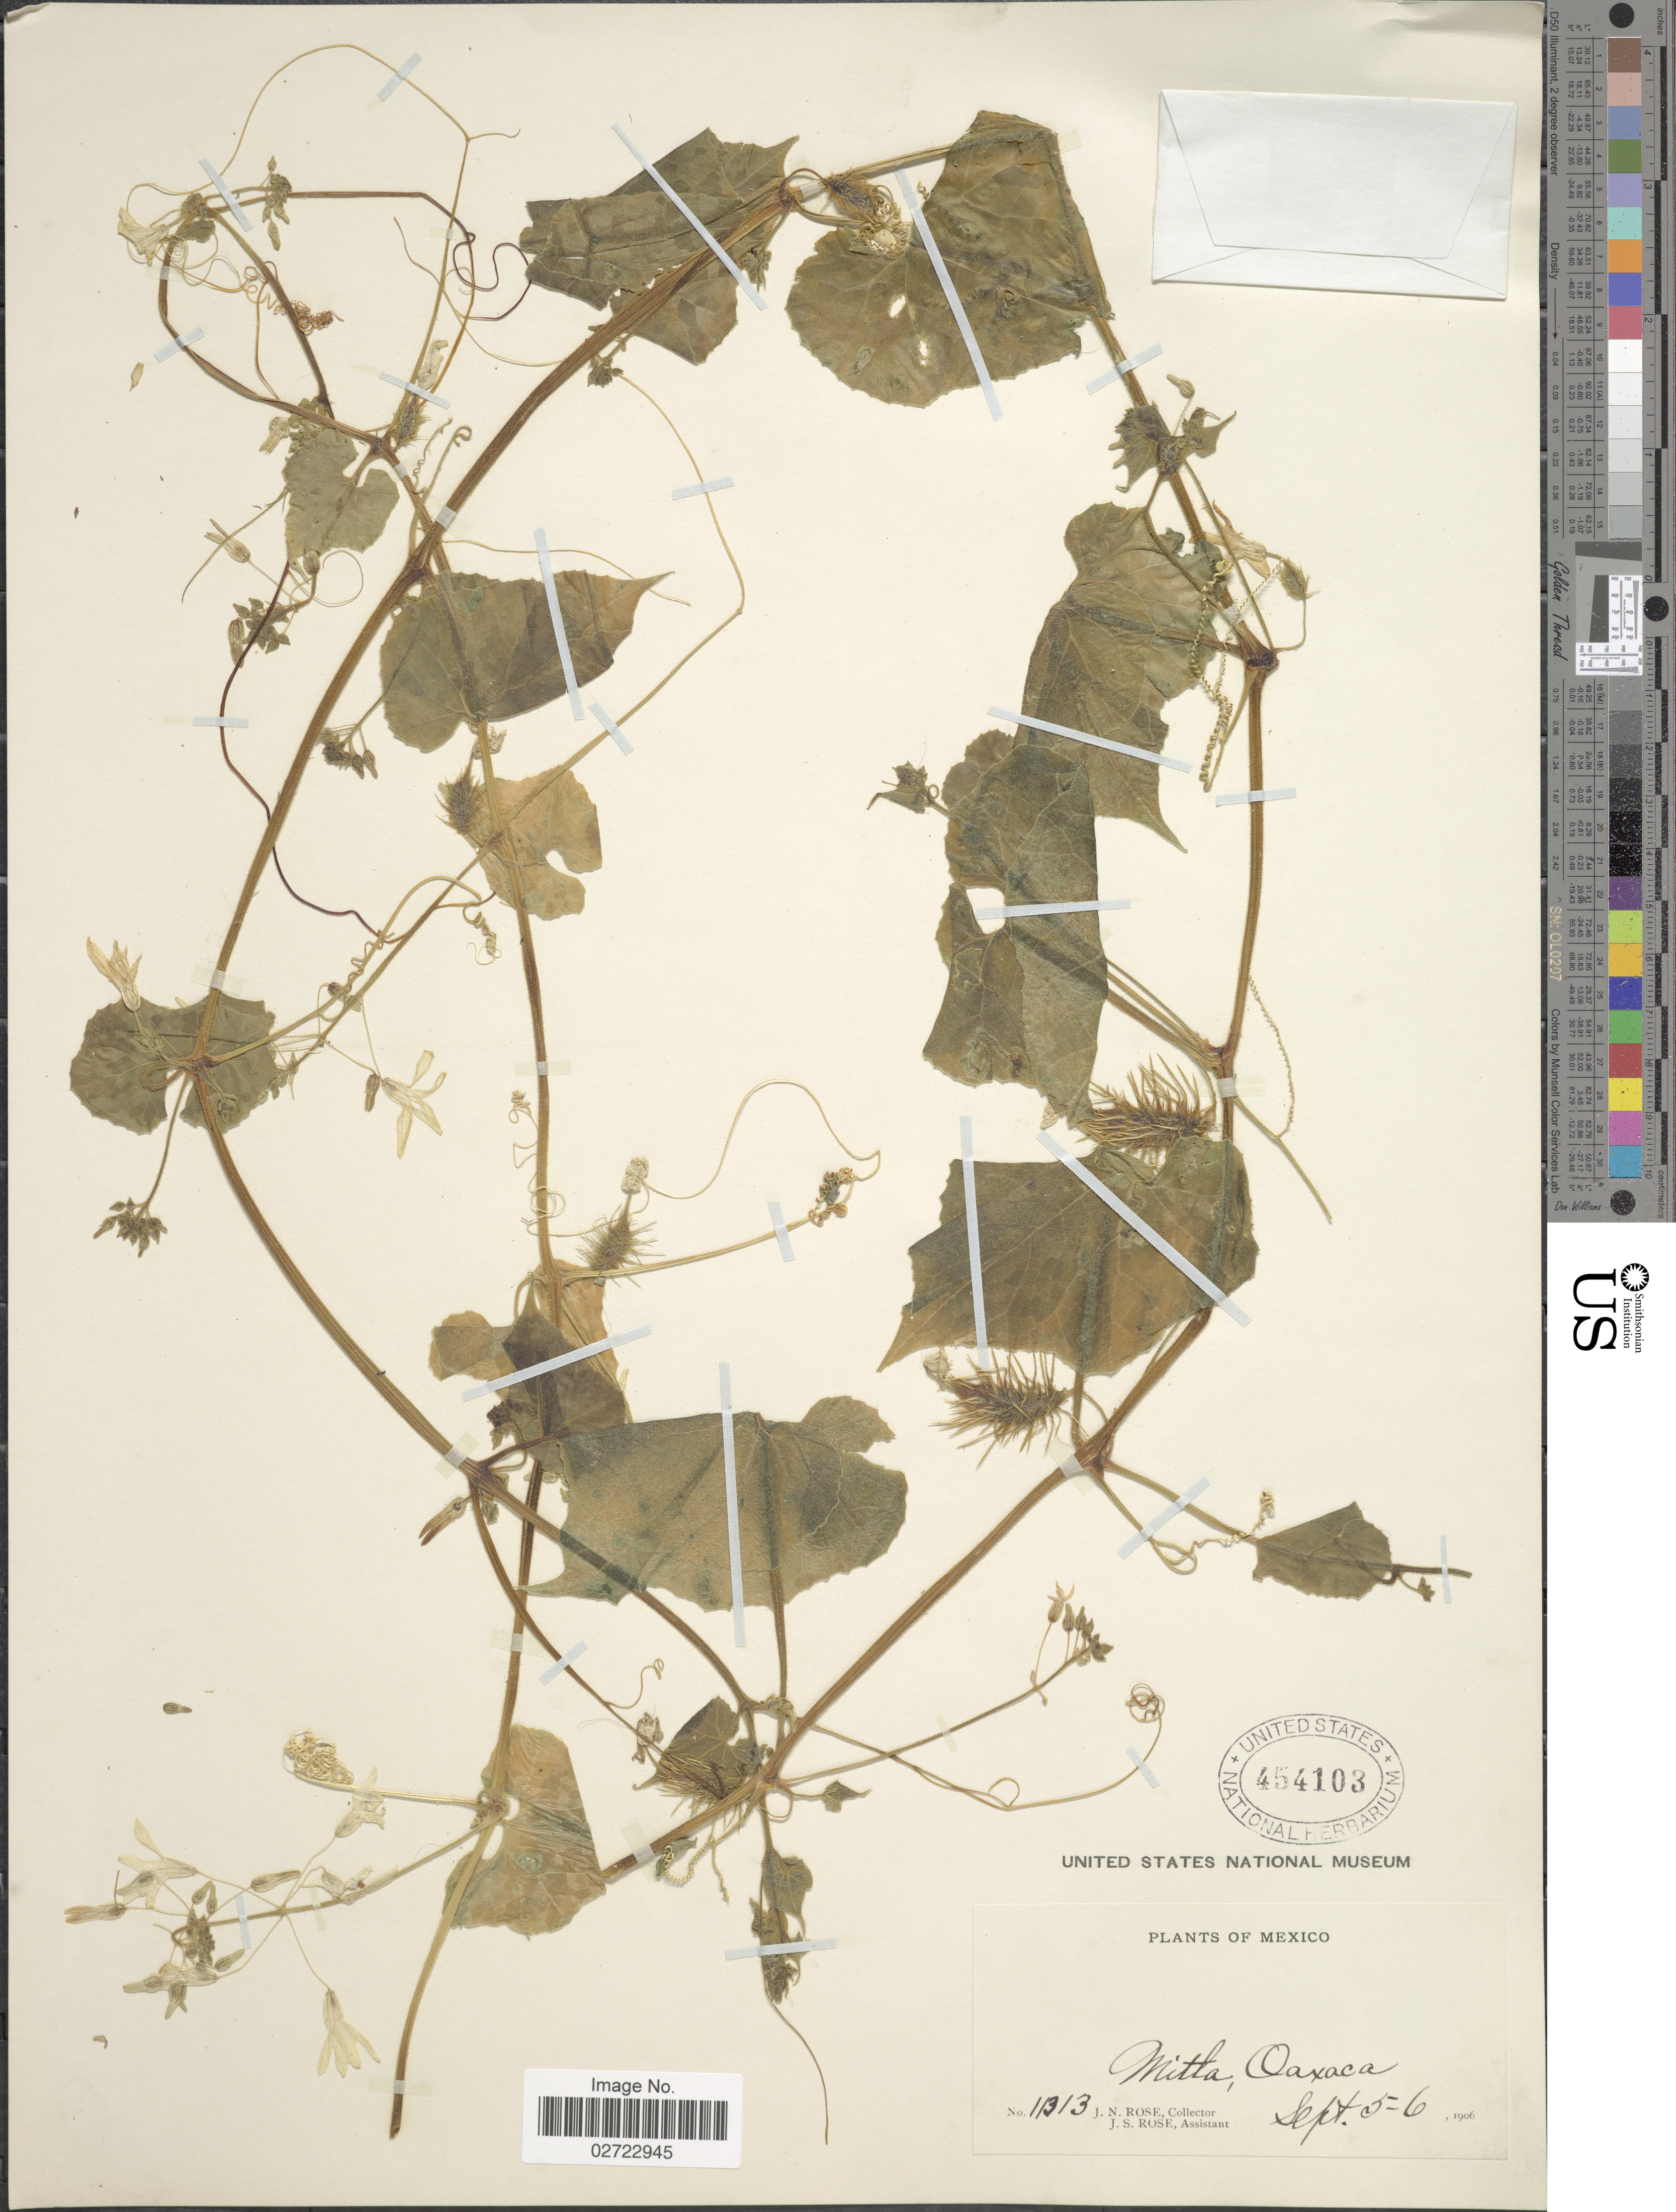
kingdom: Plantae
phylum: Tracheophyta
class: Magnoliopsida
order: Cucurbitales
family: Cucurbitaceae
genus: Echinopepon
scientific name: Echinopepon pubescens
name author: (Benth.) Rose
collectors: J. N. Rose & J. S. Rose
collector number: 11313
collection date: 1906-09-05/1906-09-06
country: Mexico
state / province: Oaxaca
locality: Mitla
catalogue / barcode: US 454103